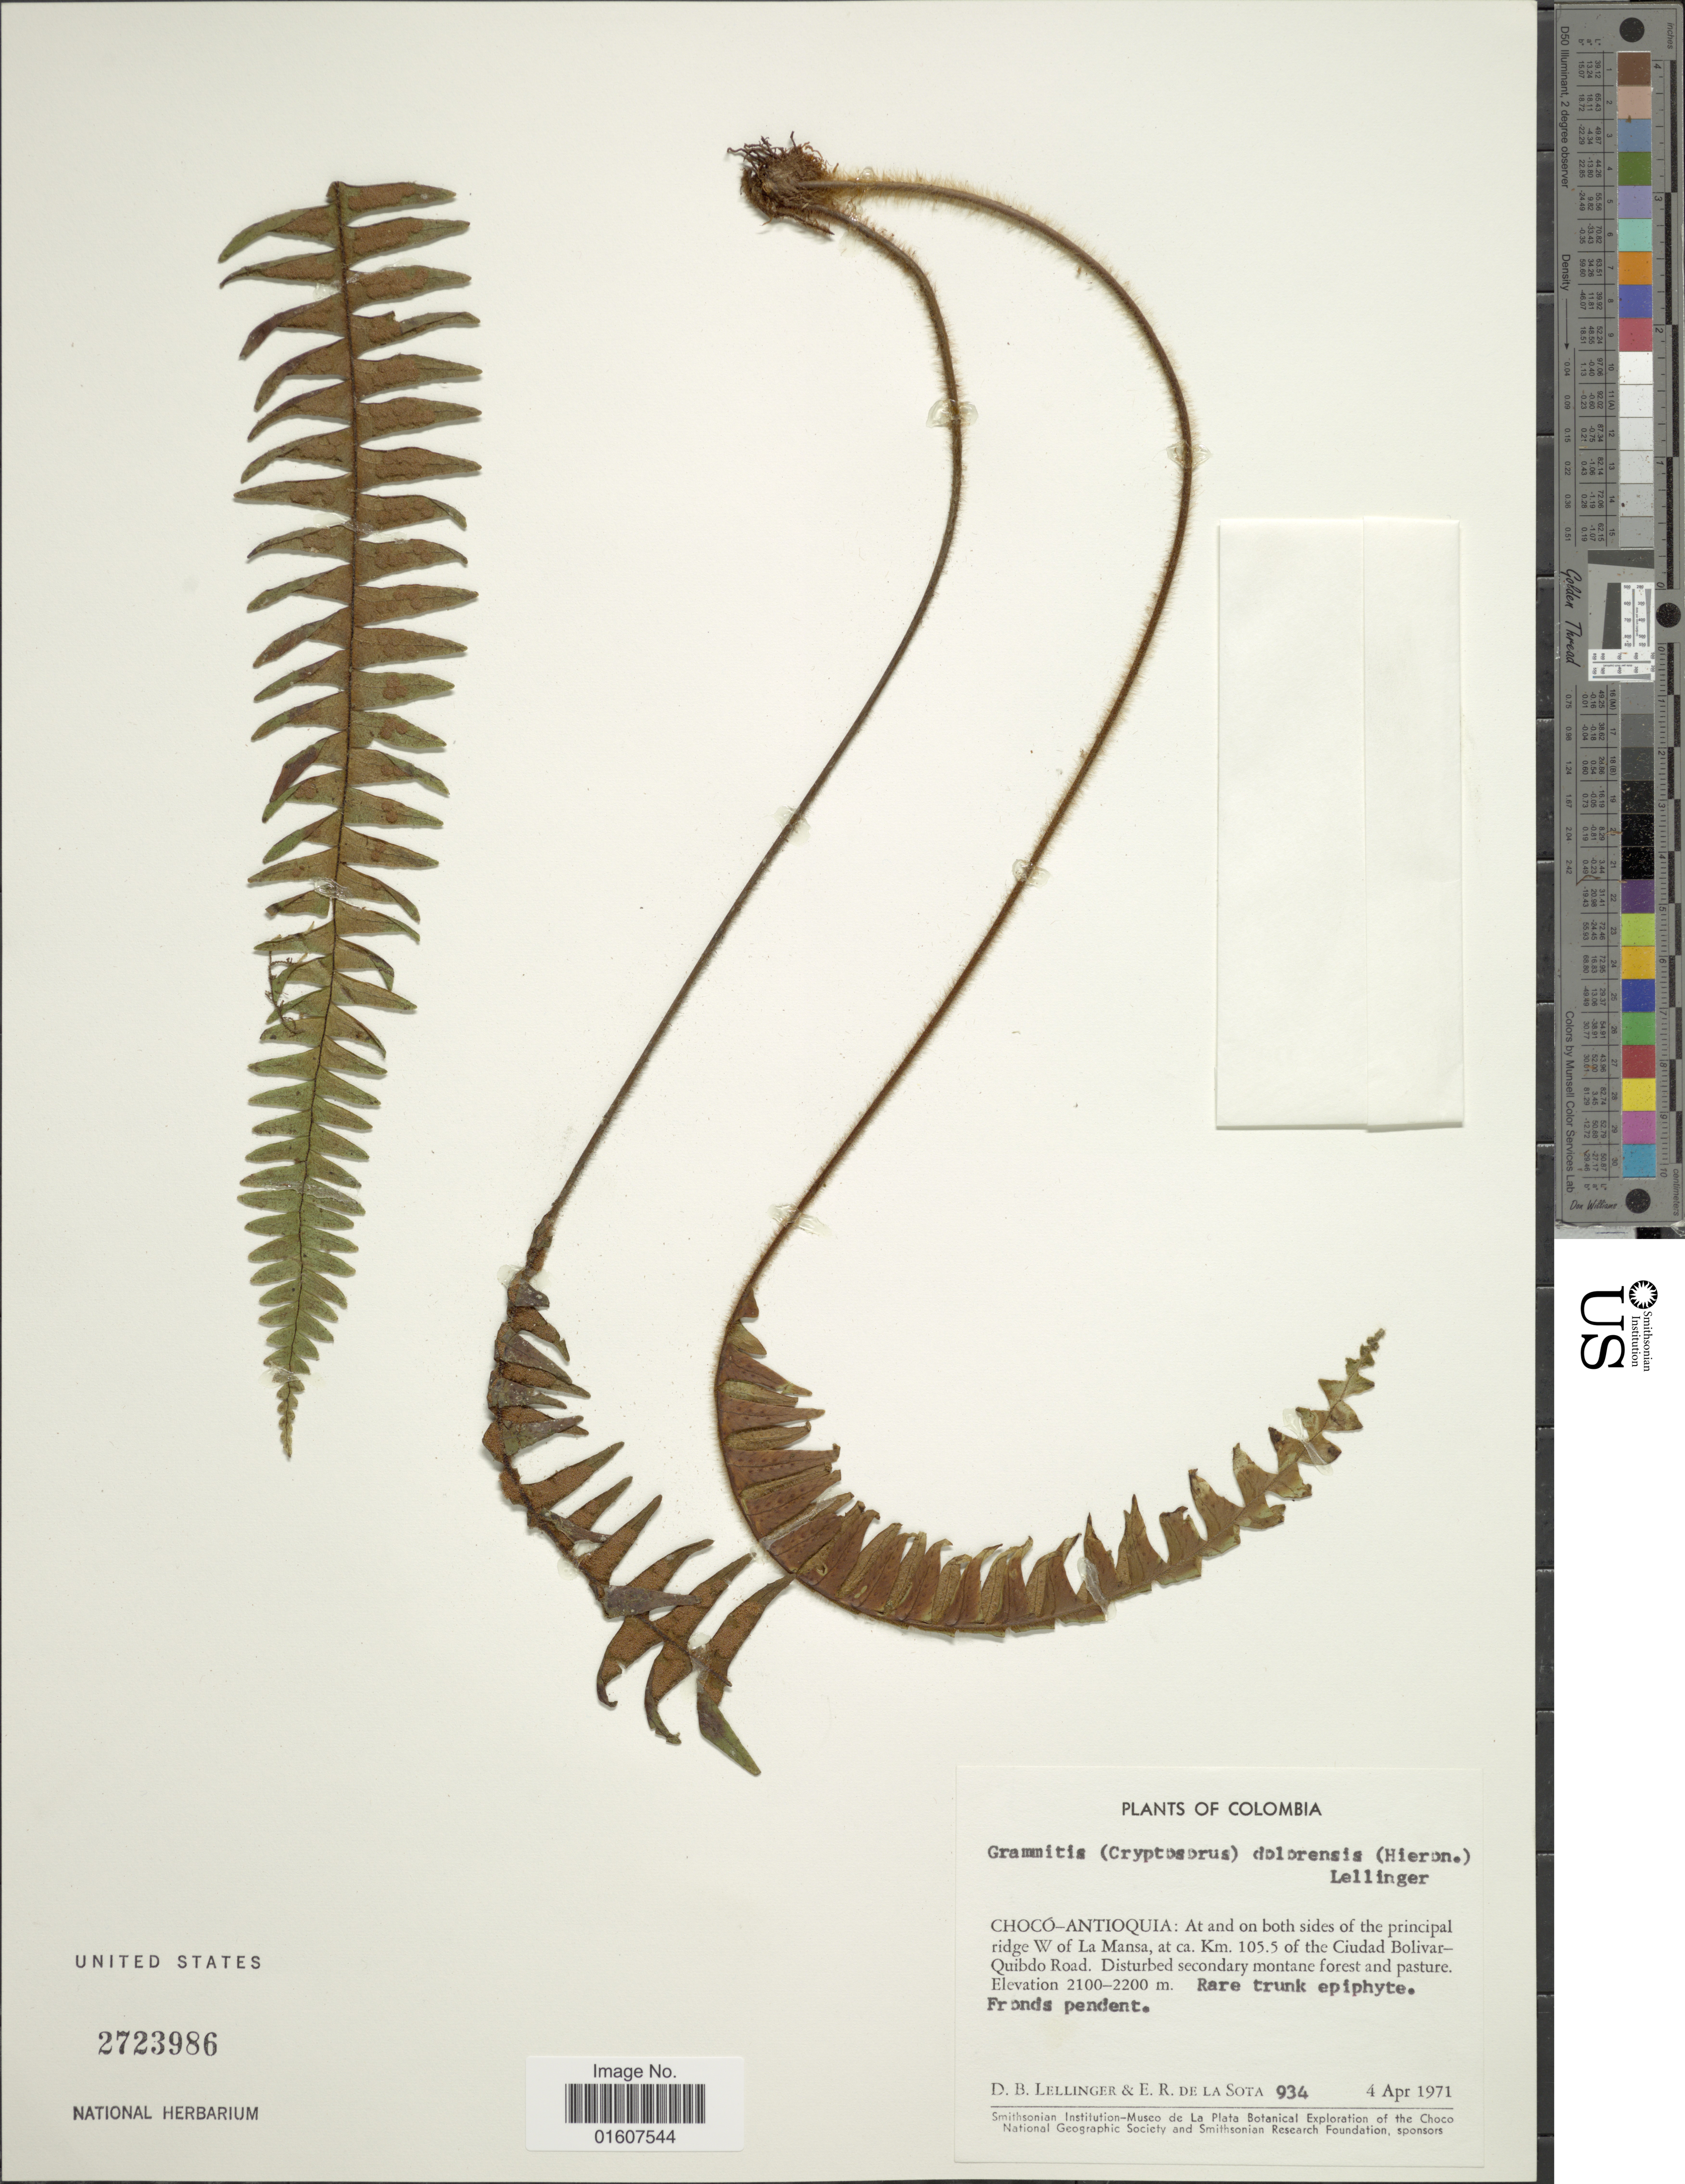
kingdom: Plantae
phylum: Tracheophyta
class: Polypodiopsida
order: Polypodiales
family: Polypodiaceae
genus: Terpsichore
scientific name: Terpsichore dolorensis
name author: (Hieron.) A.R. Sm.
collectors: D. B. Lellinger & E. R. de la Sota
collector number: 934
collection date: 1971-04-04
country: Colombia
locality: Chocó-Antioquia: At and on both sides of the principal ridge W of La Mansa, at ca. Km 105.5 of the Cuidad Bolivar-Quibdo Road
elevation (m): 2100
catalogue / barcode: US 2723986